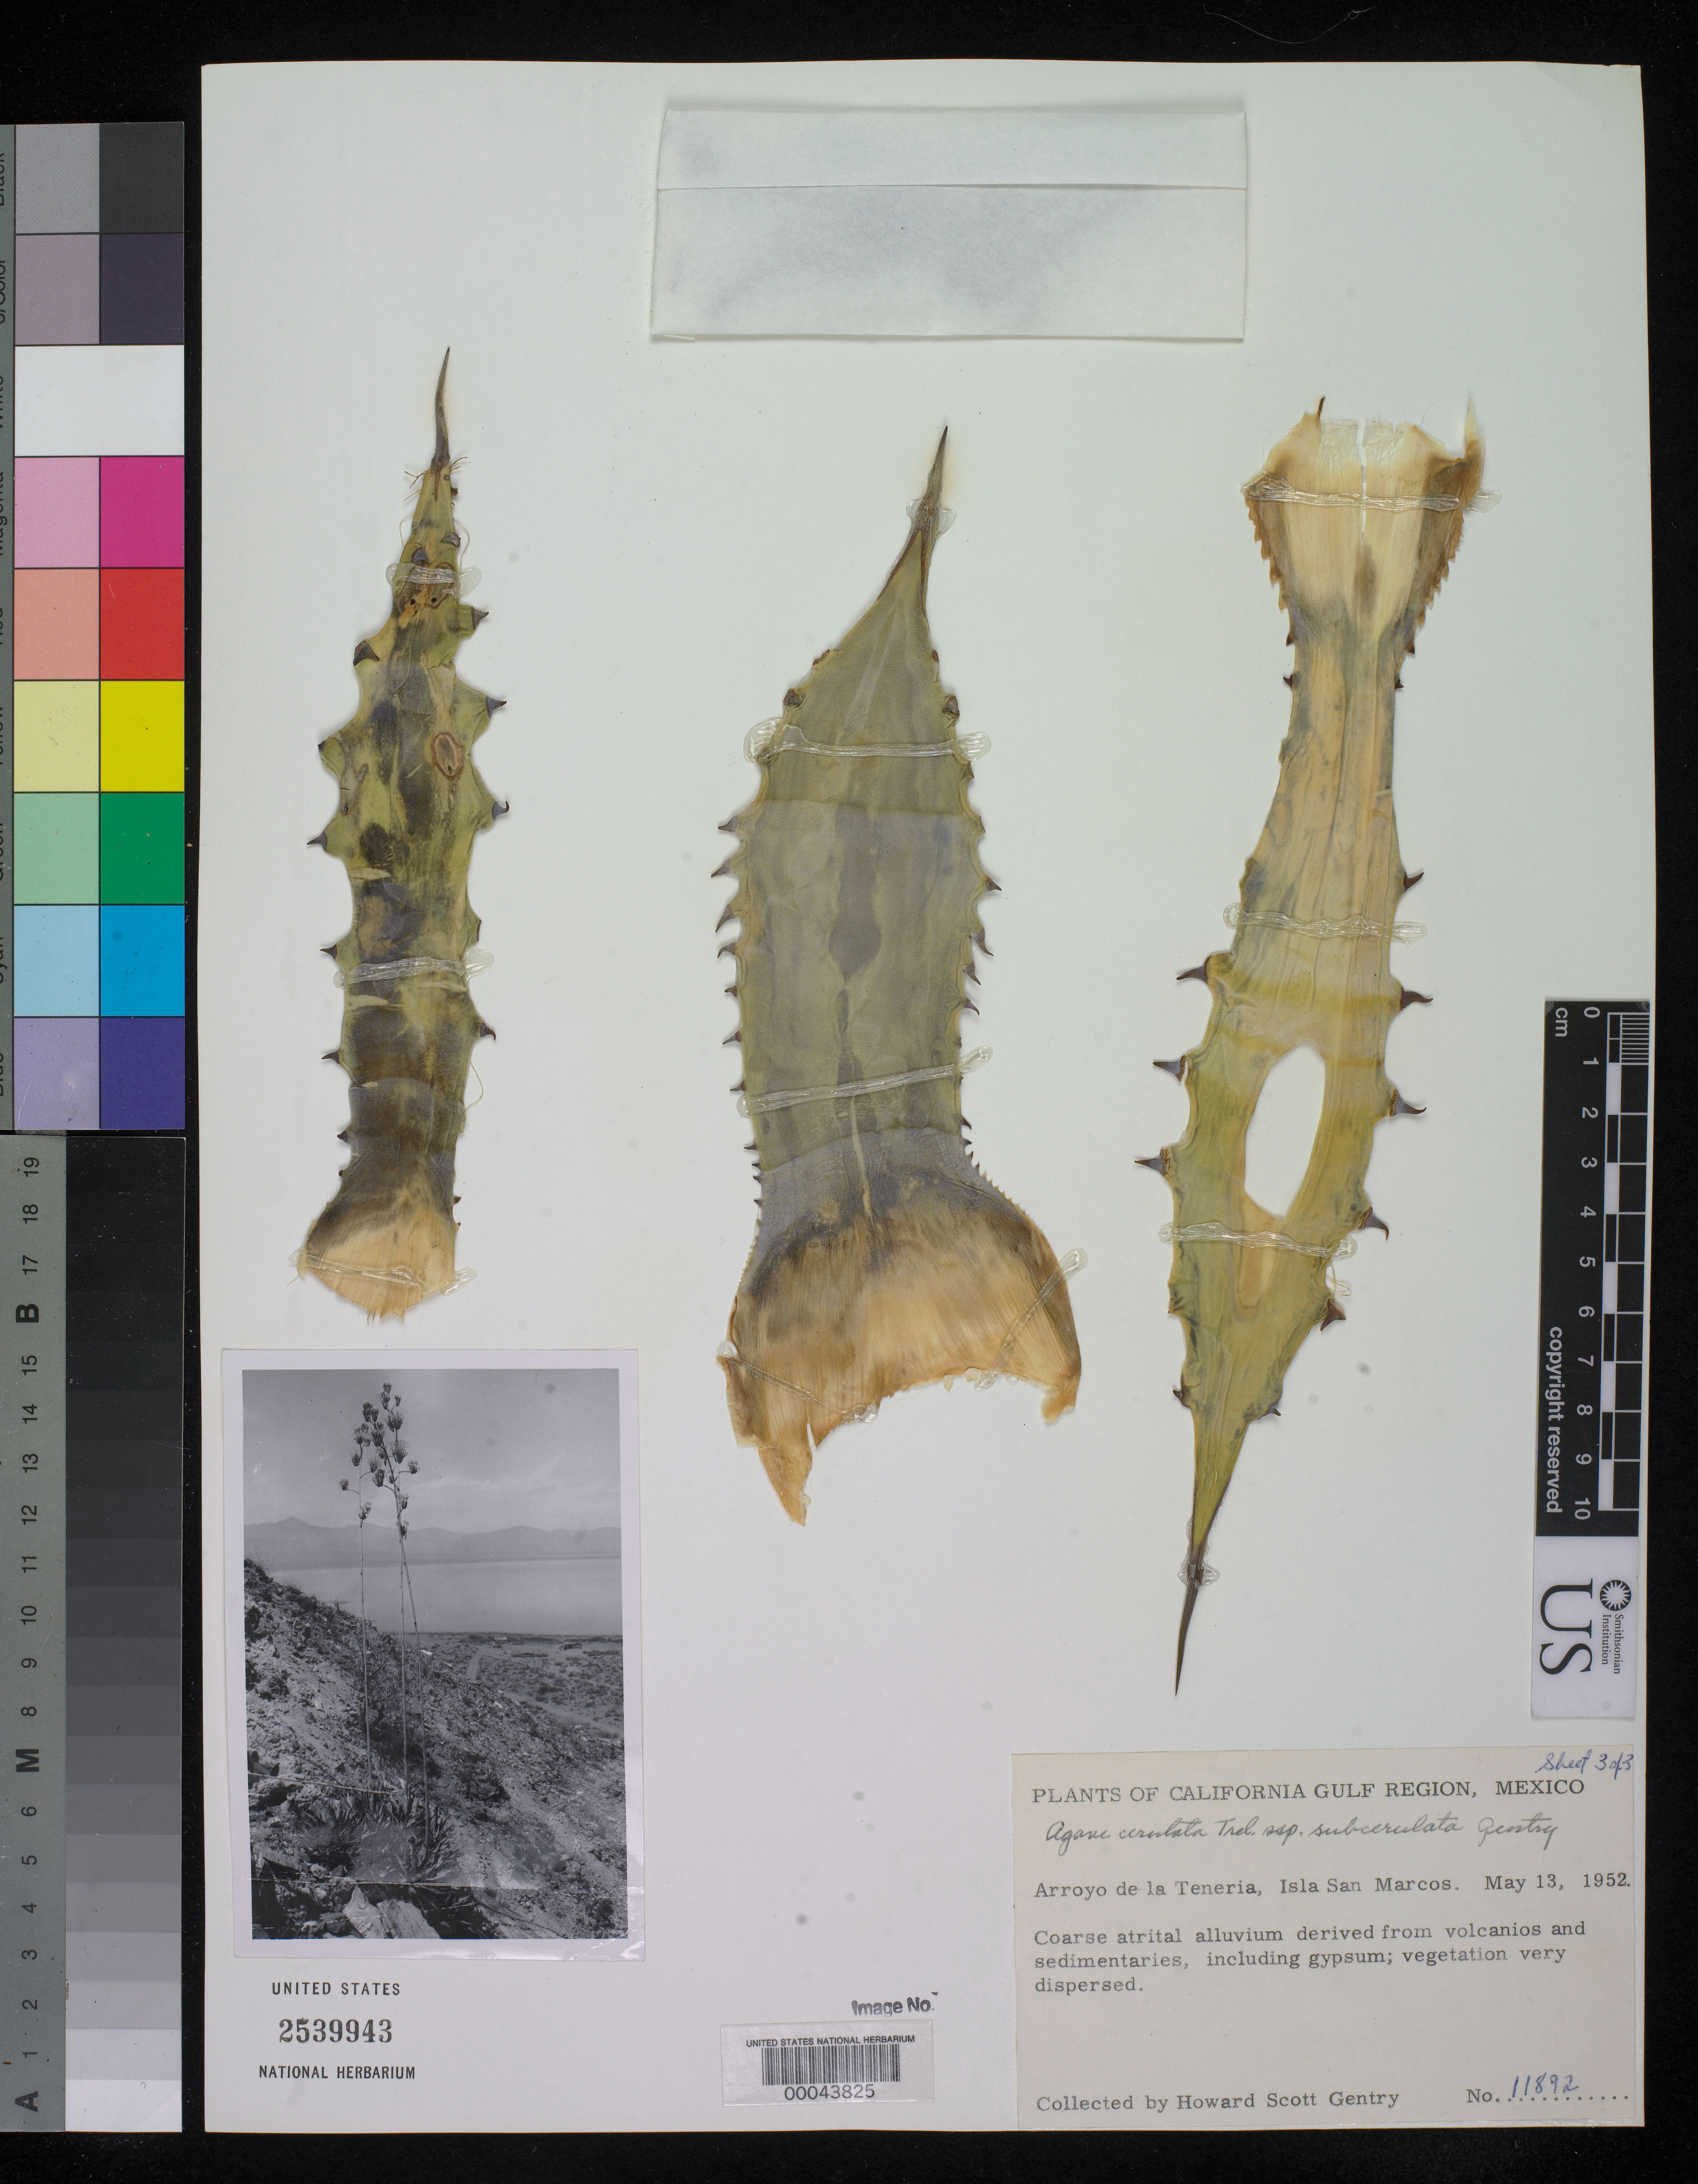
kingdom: Plantae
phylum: Tracheophyta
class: Liliopsida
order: Asparagales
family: Asparagaceae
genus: Agave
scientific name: Agave cerulata subsp. subcerulata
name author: Gentry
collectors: H. S. Gentry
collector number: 11892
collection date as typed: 13 May 1952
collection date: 1952-05-13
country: Mexico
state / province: Baja California Sur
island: San Marcos Island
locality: California gulf region; Arroyo de La Teneria, Isla San Marcos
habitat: On gypsum hills; coarse atrital alluvium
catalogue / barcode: US 2539943